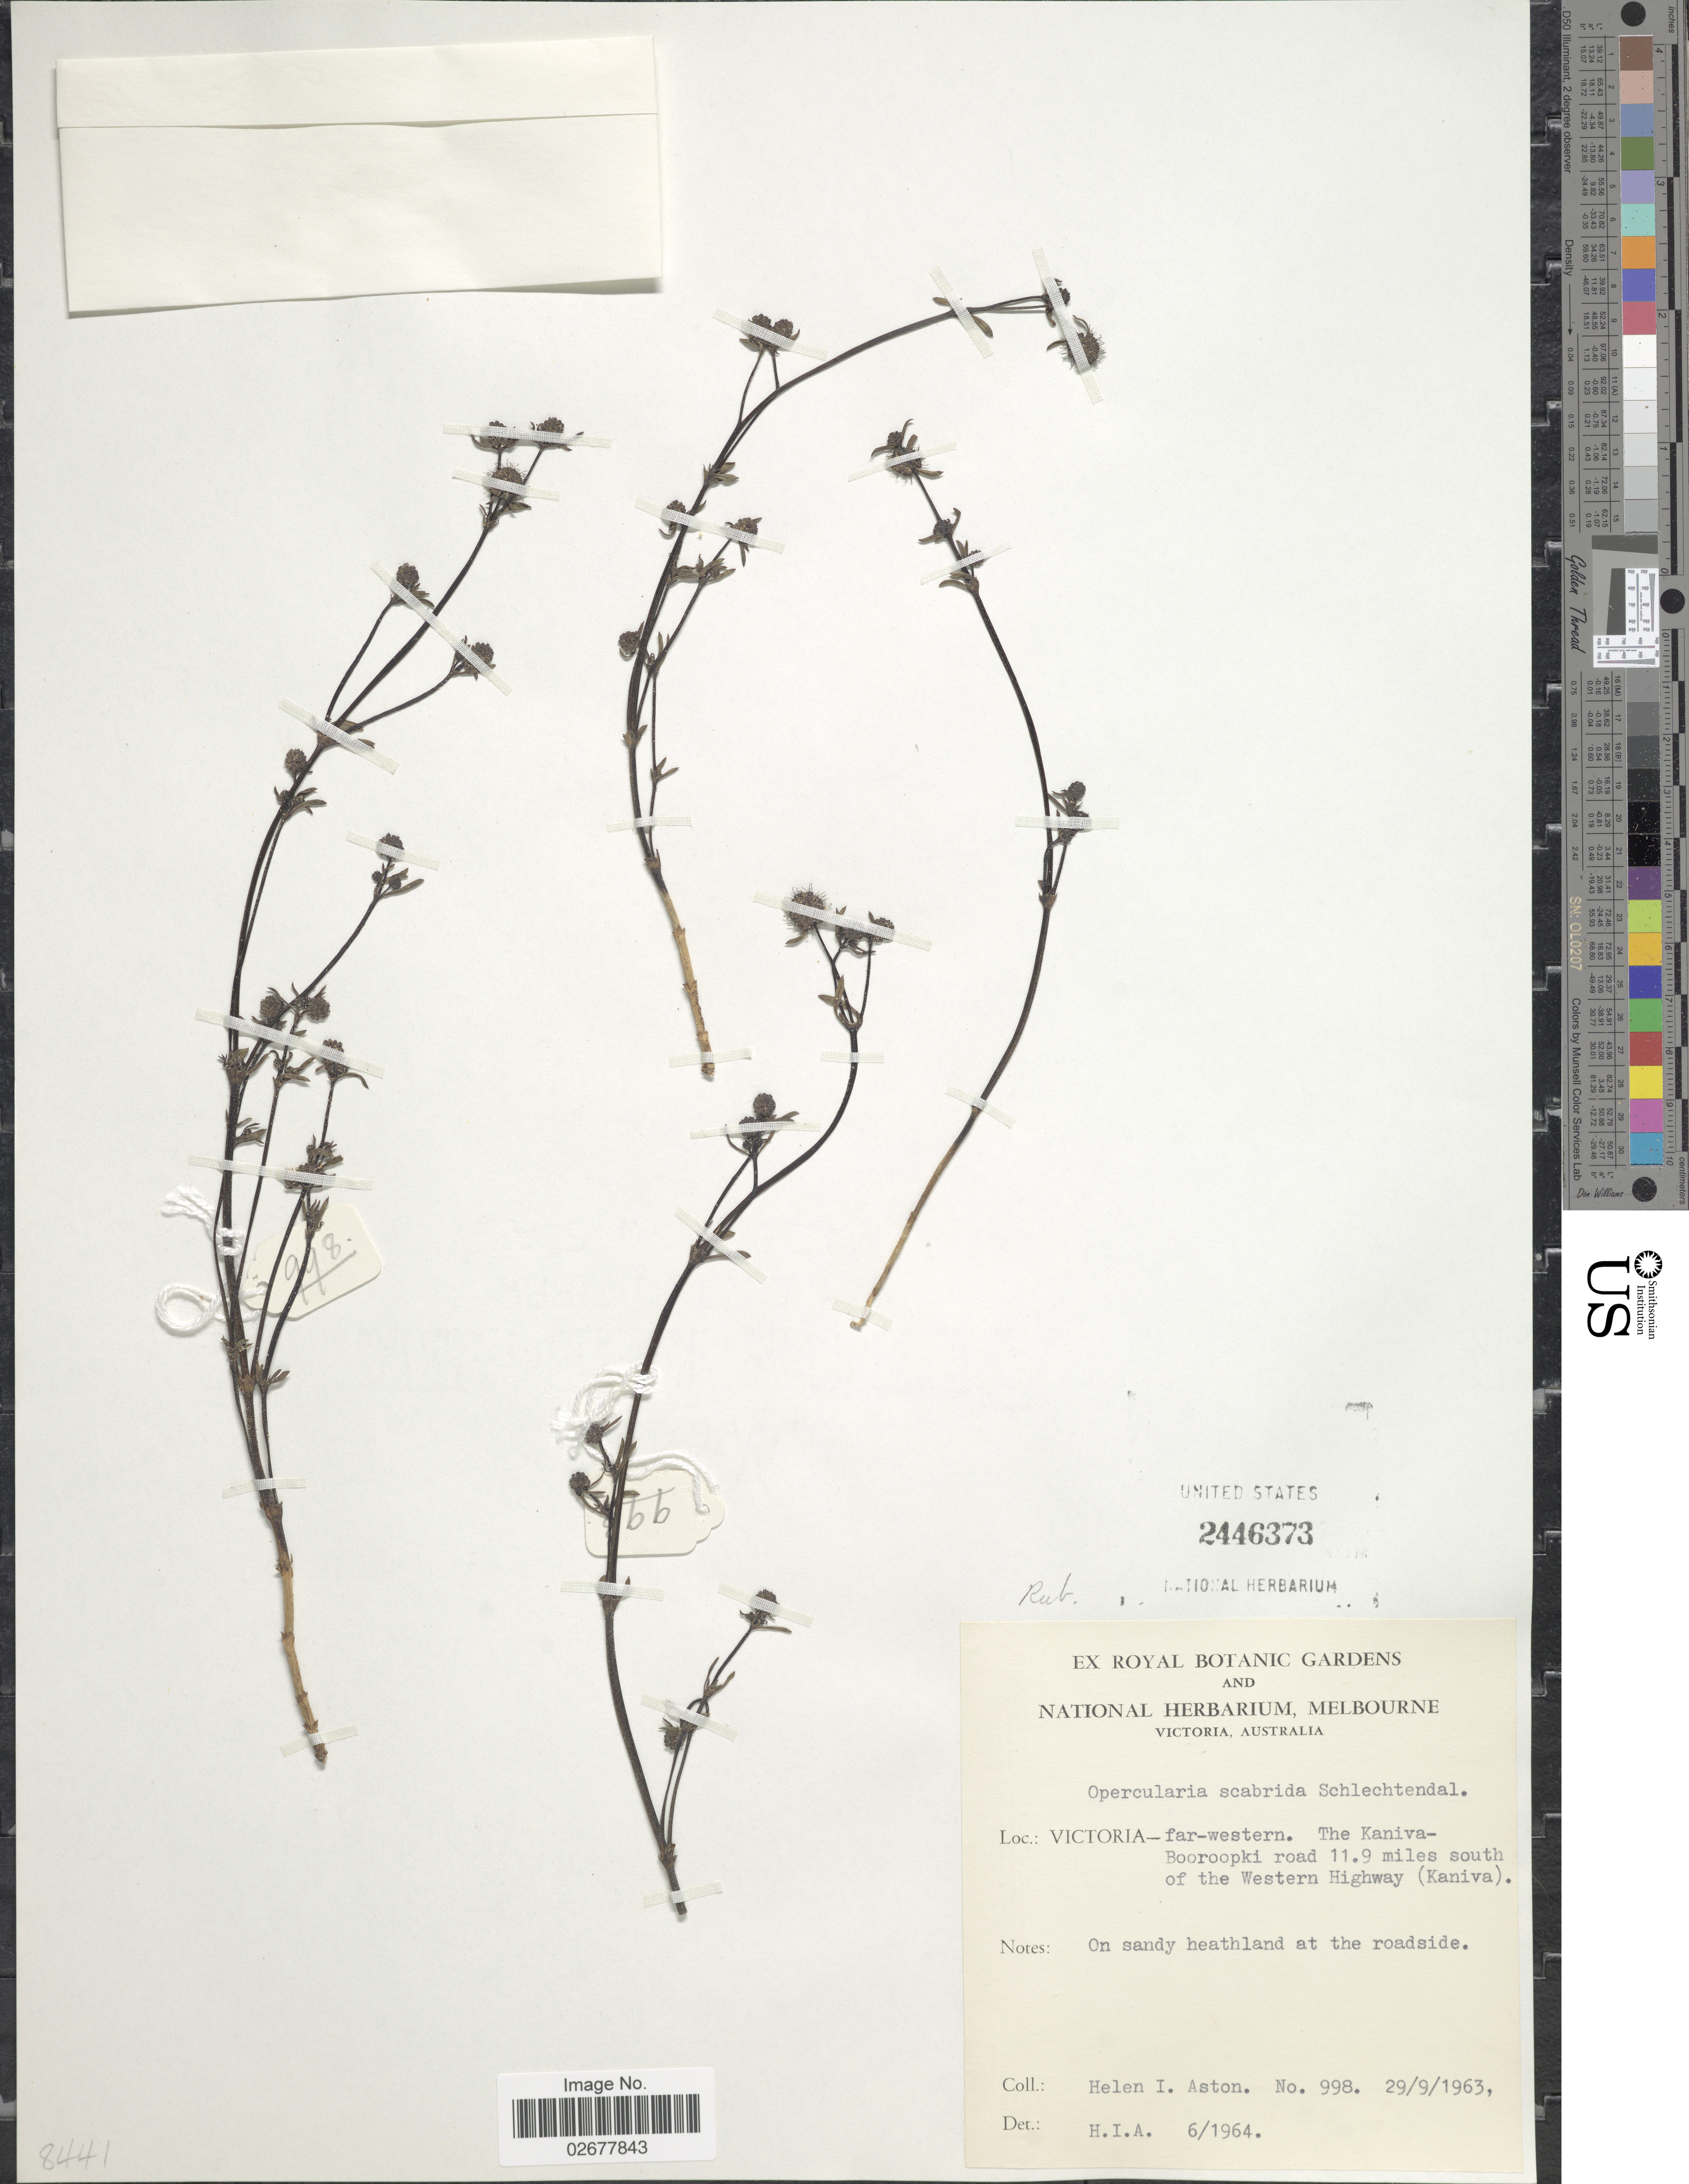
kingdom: Plantae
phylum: Tracheophyta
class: Magnoliopsida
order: Gentianales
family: Rubiaceae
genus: Opercularia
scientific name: Opercularia scabrida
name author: Schltdl.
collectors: H. I. Aston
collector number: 998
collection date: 1963-09-29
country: Australia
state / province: Victoria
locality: Victoria-far-western. The Kaniva-Booroopki road 11.9 miles south of the Western Highway (Kaniva), On sandy heathland at the roadside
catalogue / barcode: US 2446373